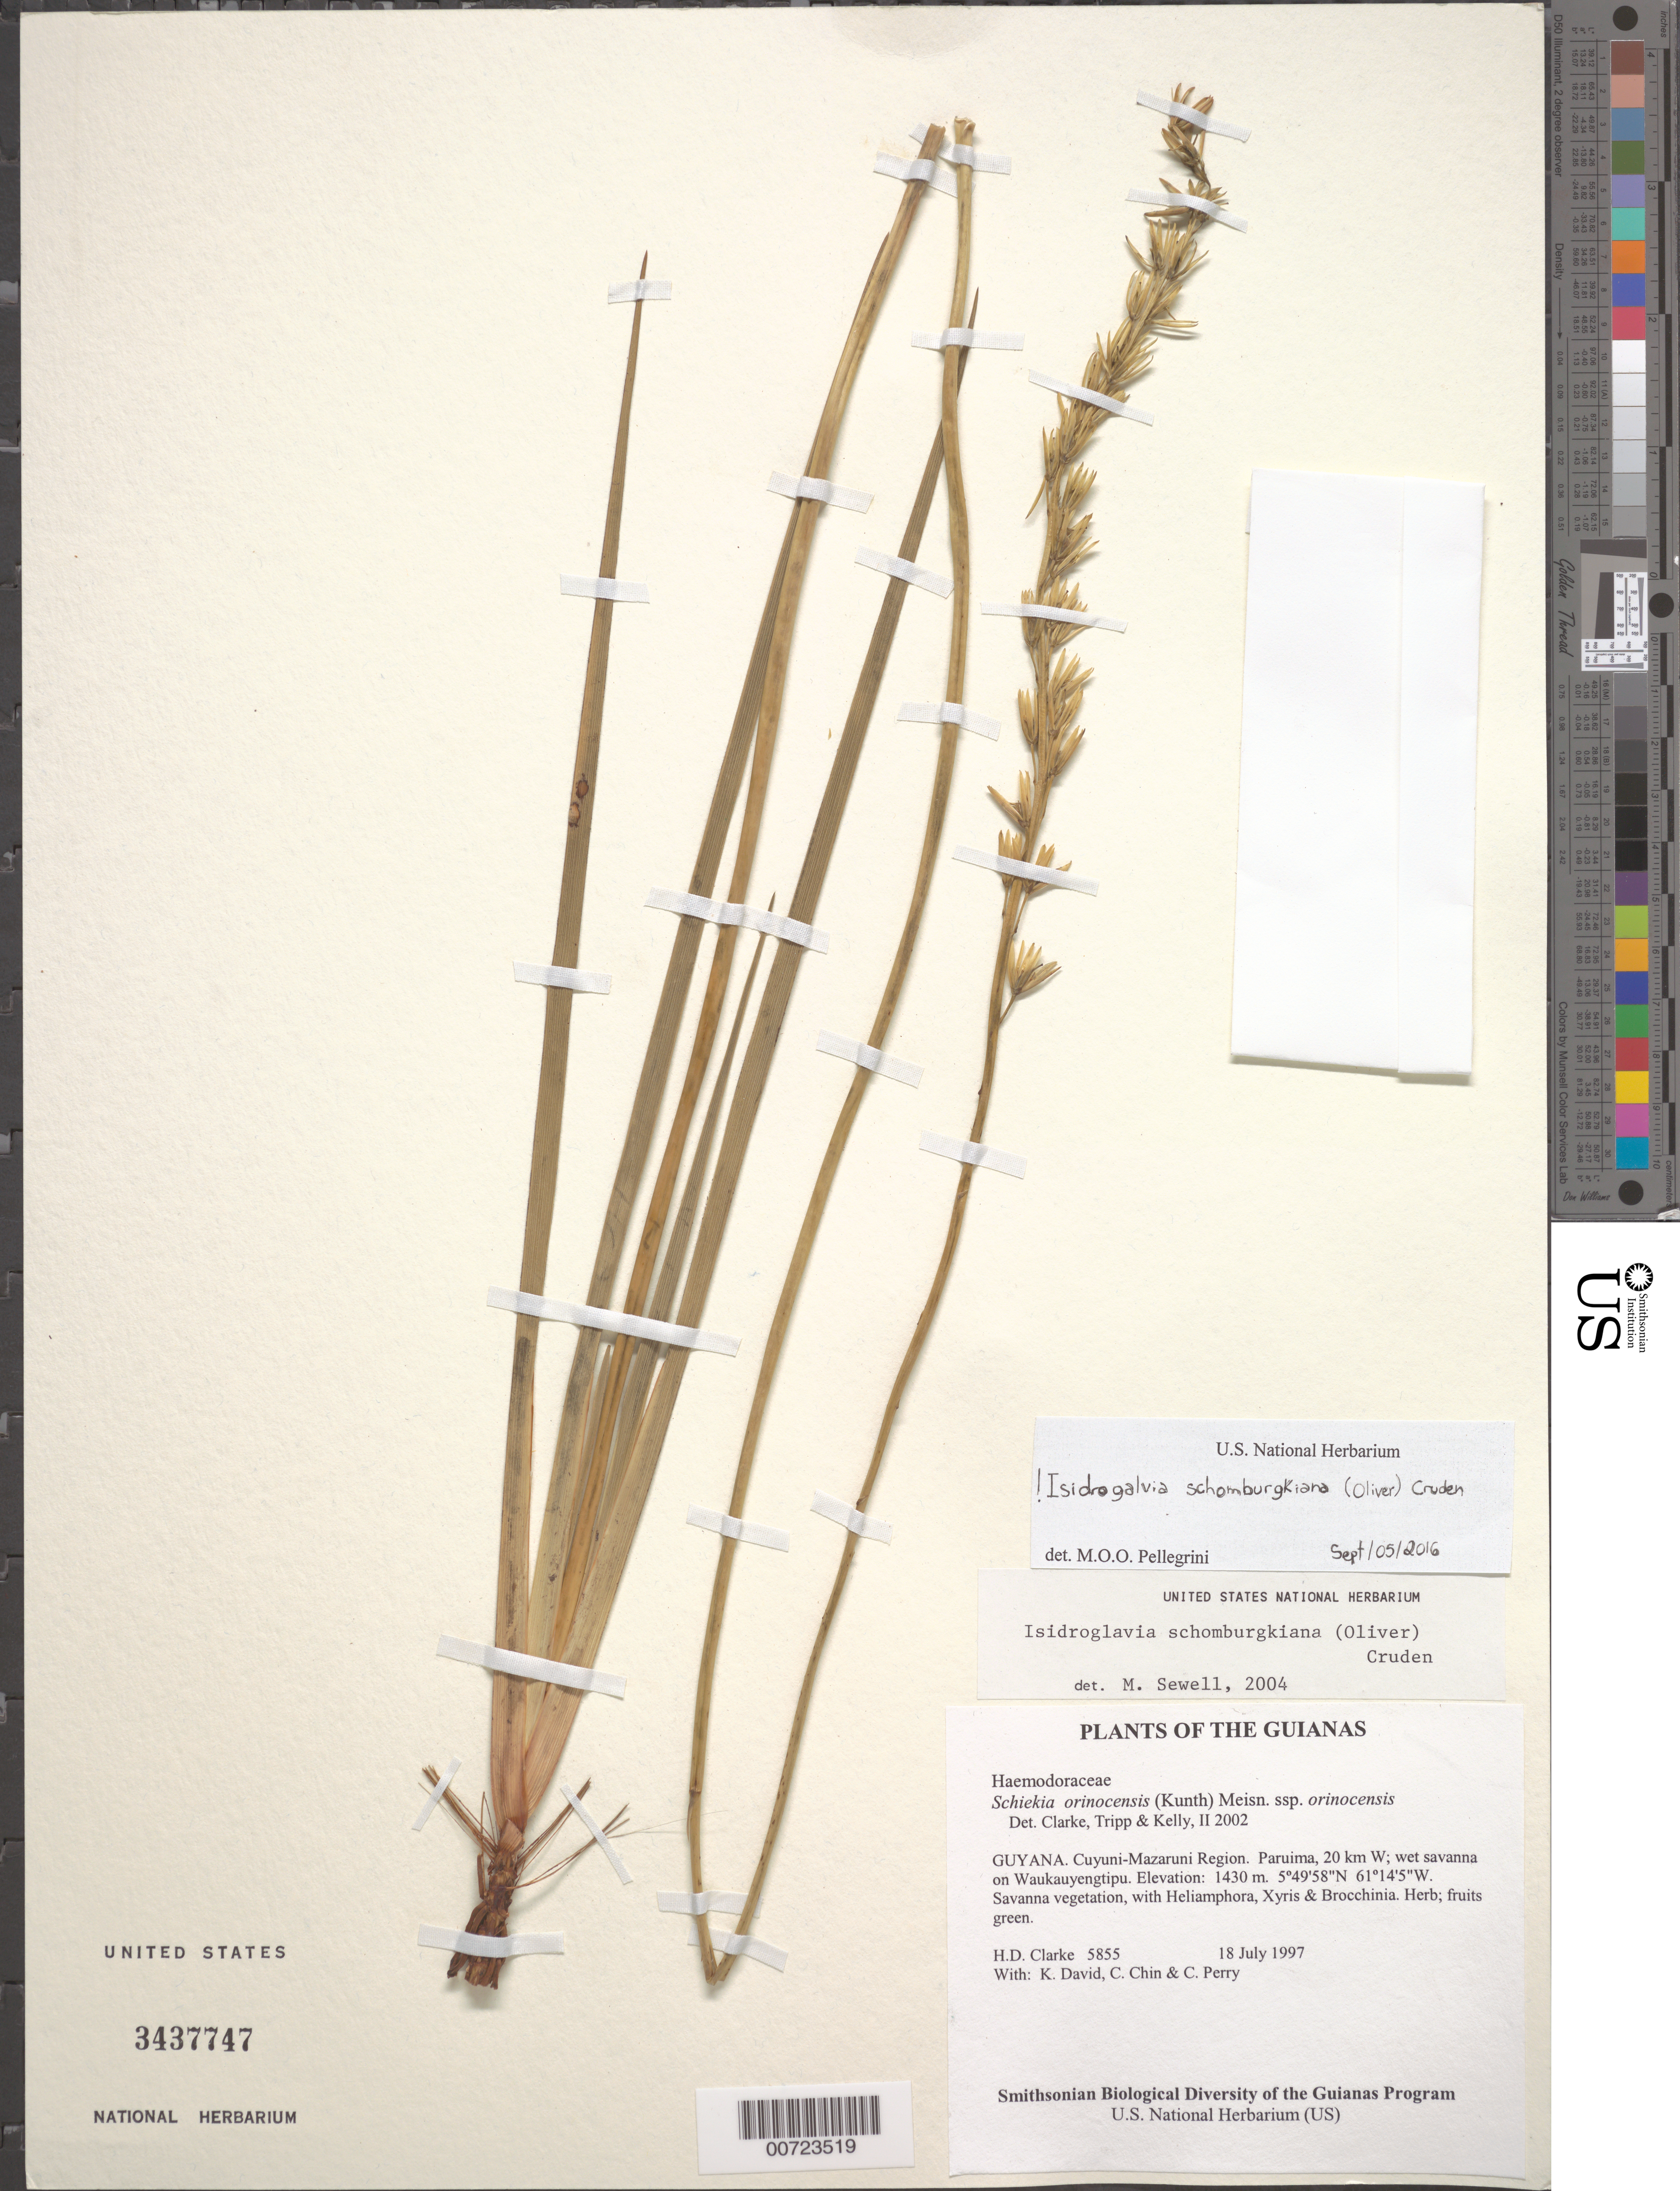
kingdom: Plantae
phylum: Tracheophyta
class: Liliopsida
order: Alismatales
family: Tofieldiaceae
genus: Harperocallis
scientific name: Harperocallis schomburgkiana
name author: (Oliv.) L.M. Campb. & Dorr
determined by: Strong, Mark T., (BOT), Smithsonian Institution - National Museum of Natural History (UNITED STATES)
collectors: H. D. Clarke, K. David, C. Chin & C. Perry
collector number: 5855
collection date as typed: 18 July 1997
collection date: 1997-07-18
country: Guyana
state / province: Cuyuni-Mazaruni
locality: Paruima, 20 km W; wet savanna on Waukauyengtipu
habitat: Savanna vegetation, with Heliamphora, Xyris & Brocchinia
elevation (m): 1430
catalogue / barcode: US 3437747